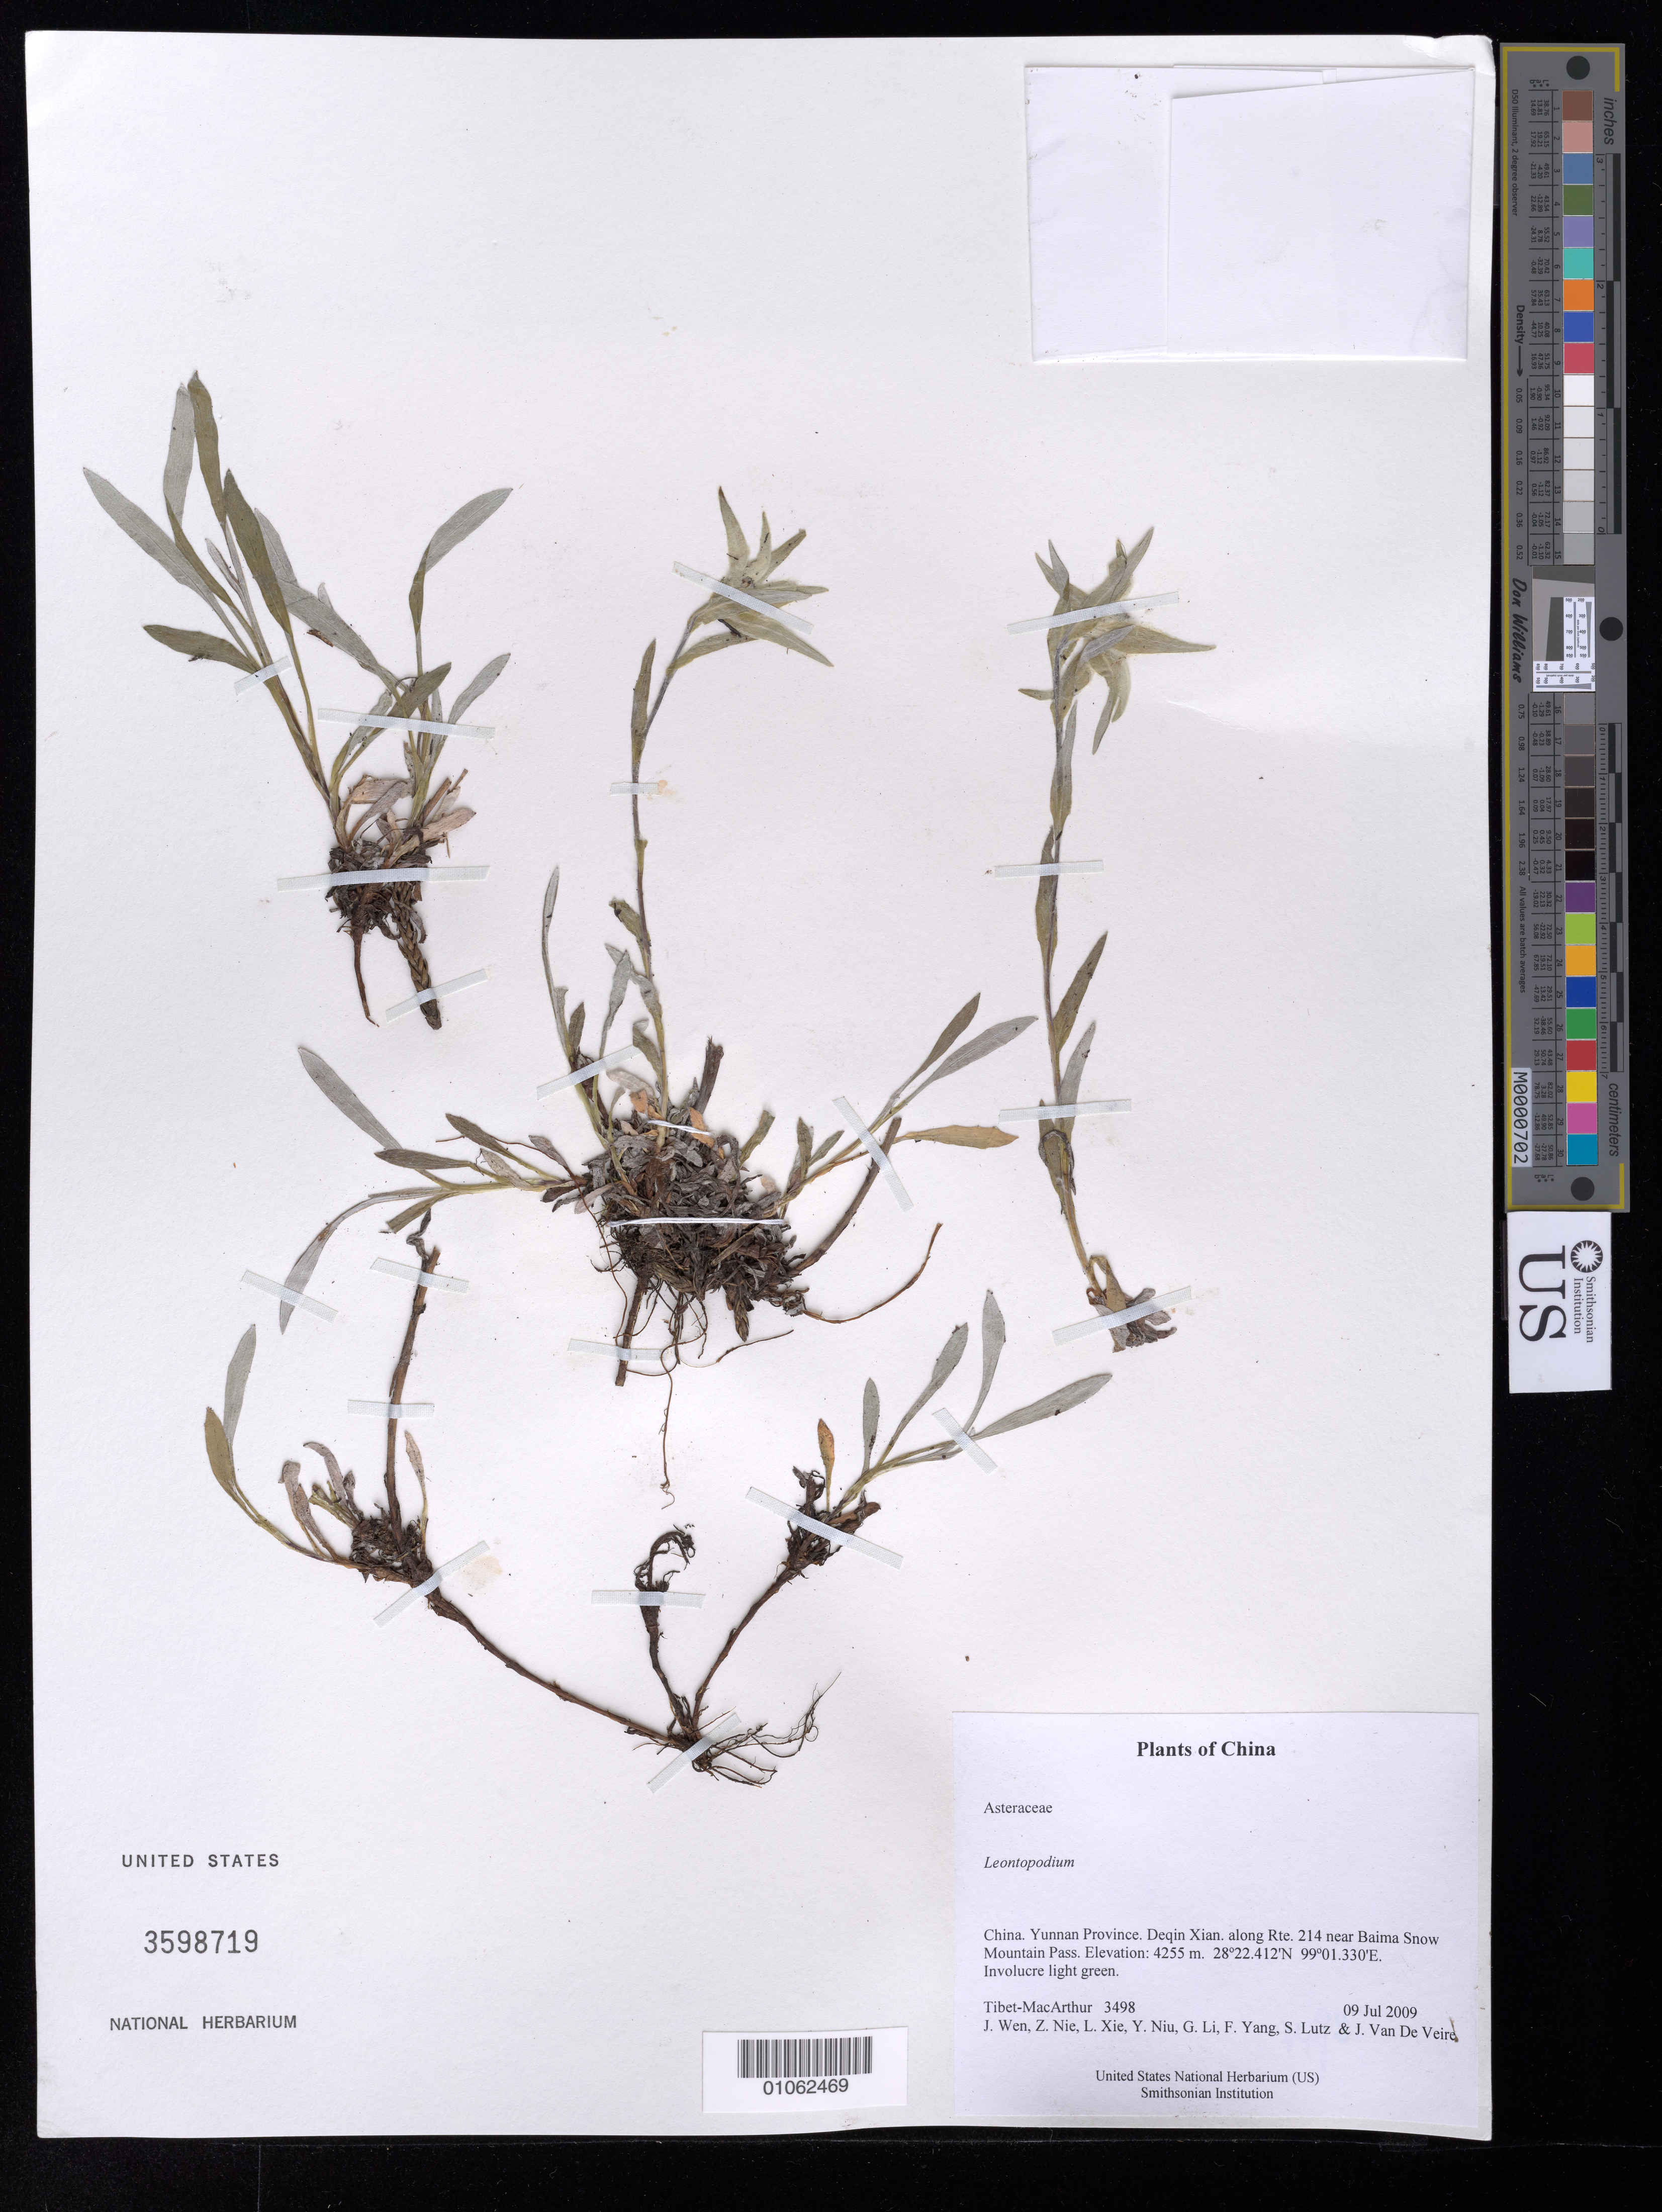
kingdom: Plantae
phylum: Tracheophyta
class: Magnoliopsida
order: Asterales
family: Asteraceae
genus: Leontopodium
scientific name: Leontopodium sp.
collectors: Tibet-MacArthur, J. Wen, Z. Nie, L. Xie, Y. Niu, G. Li, F. Yang, S. Lutz & J. Van De Veire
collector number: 3498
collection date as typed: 09 Jul 2009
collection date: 2009-07-09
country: China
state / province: Yunnan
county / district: Deqin Xian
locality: Along Rte. 214 near Baima Snow Mountain Pass.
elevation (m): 4255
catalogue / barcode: US 3598719